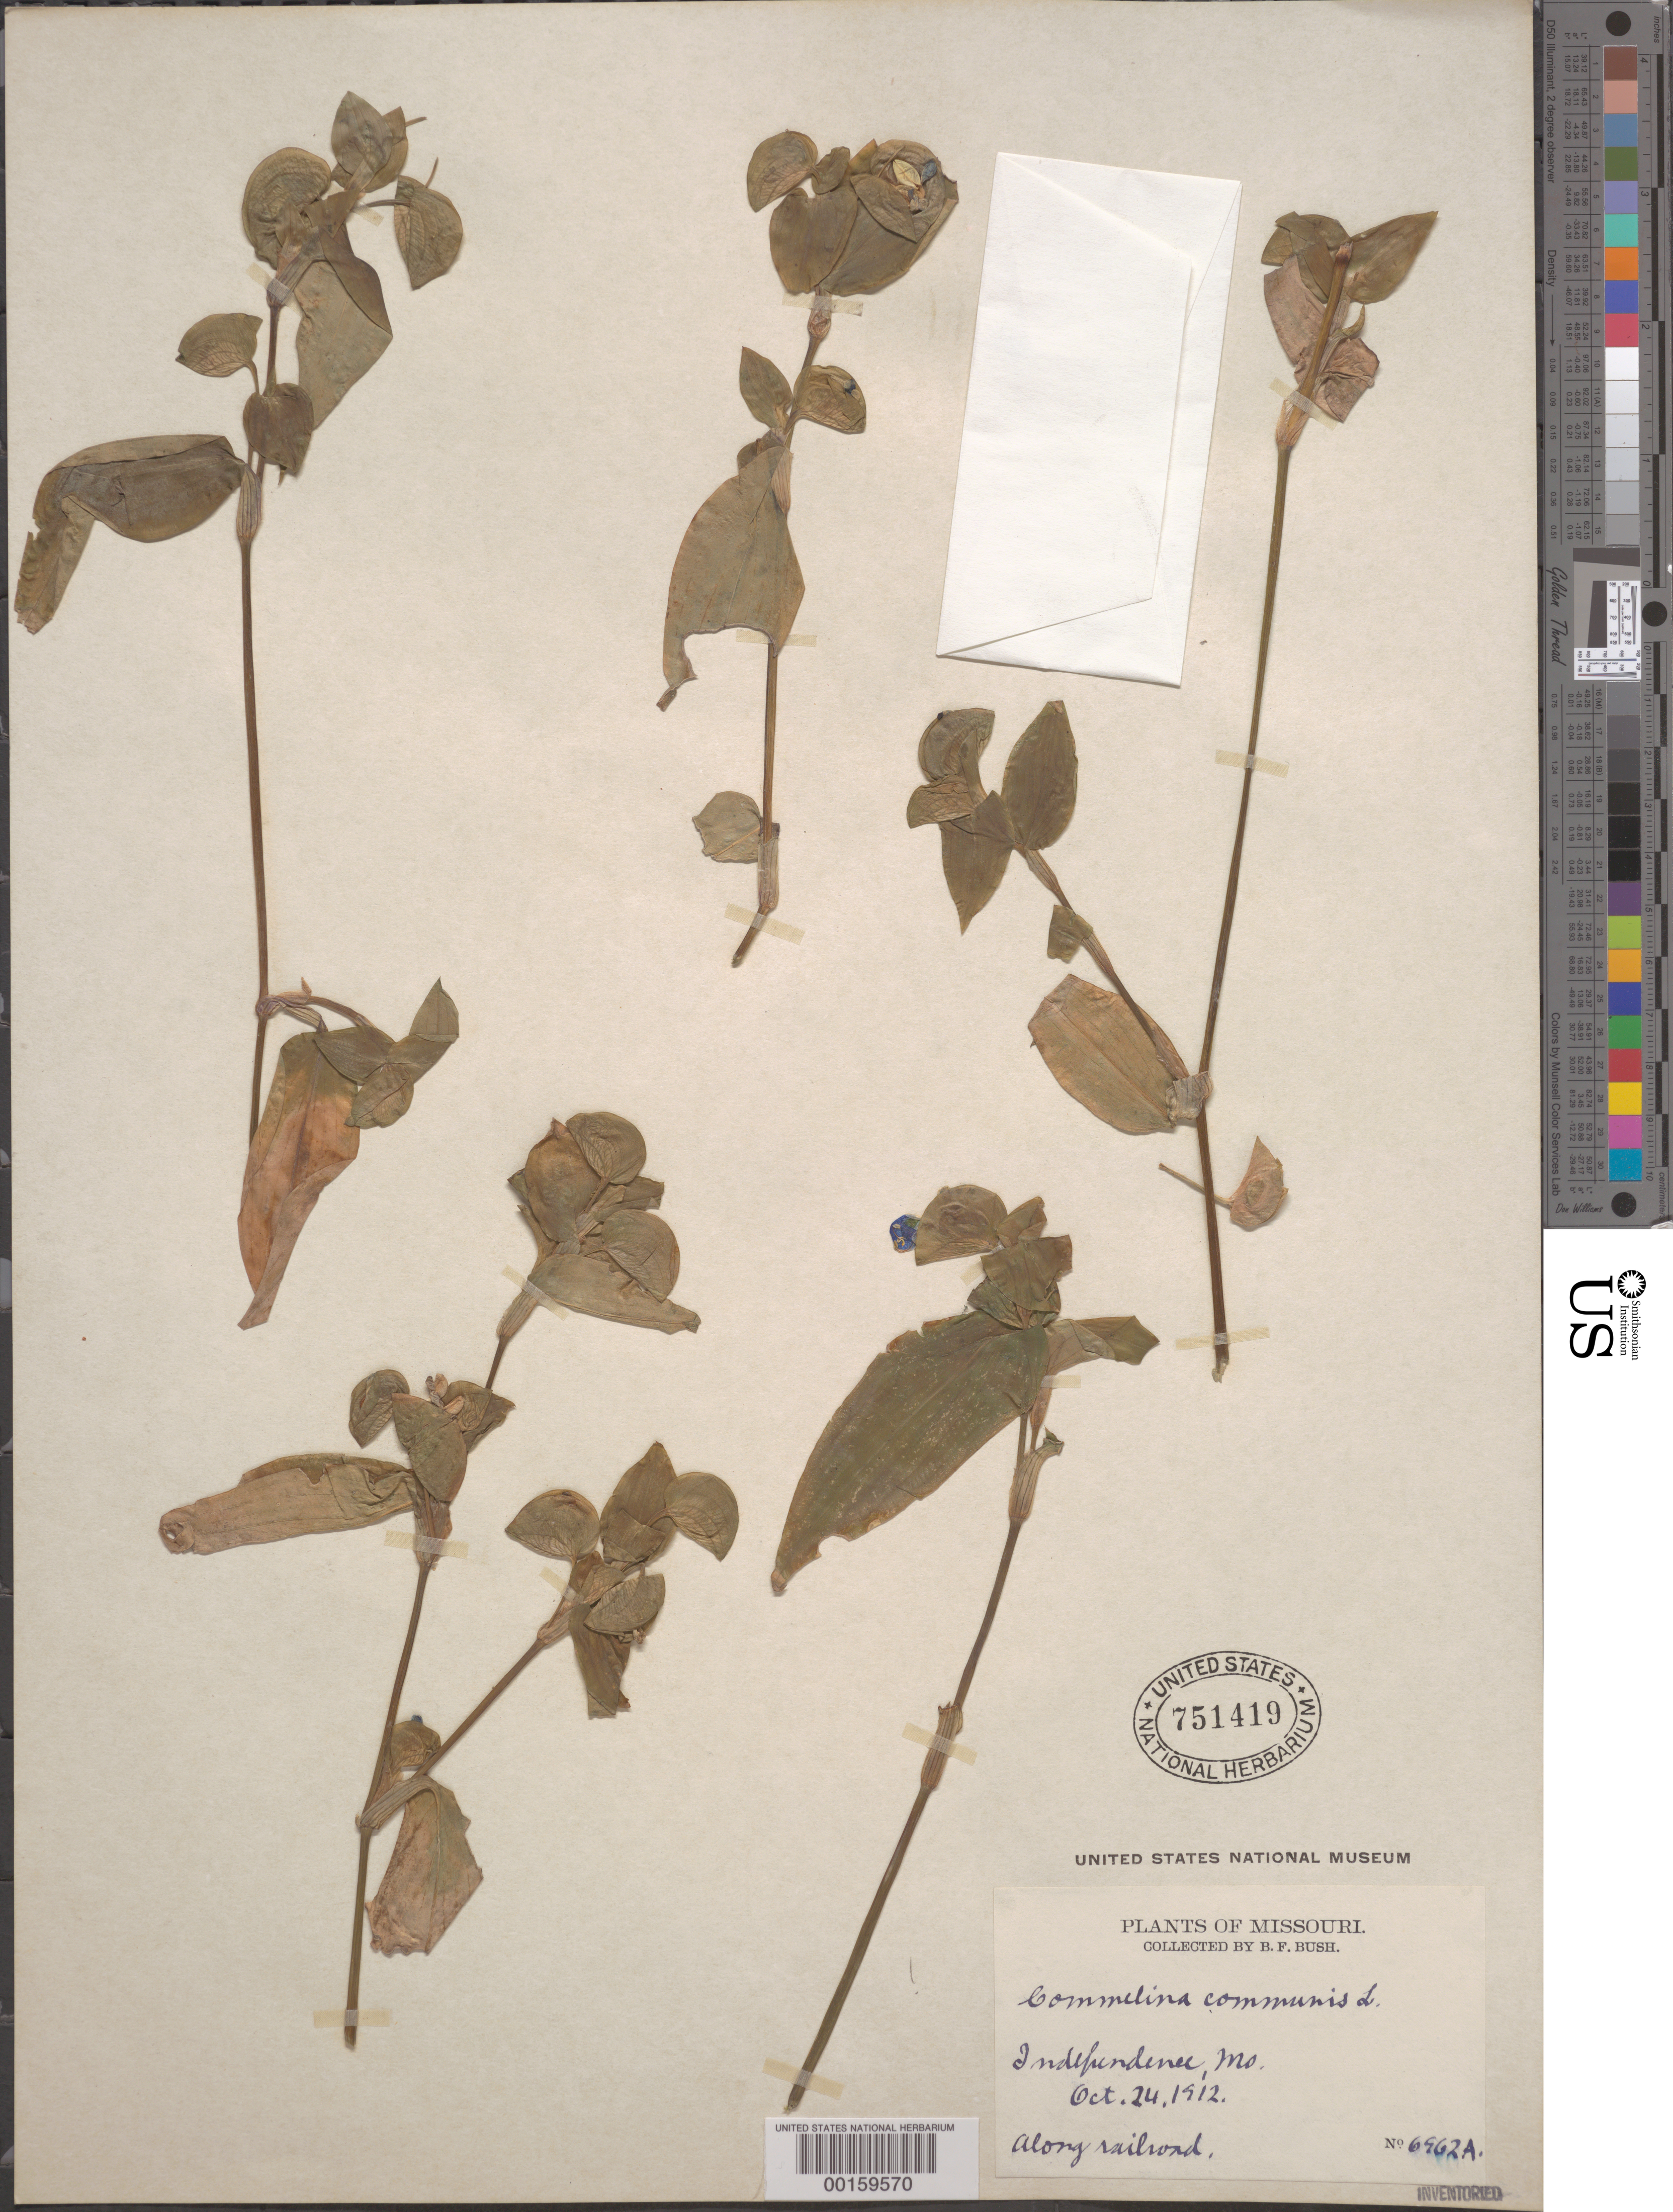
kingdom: Plantae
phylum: Tracheophyta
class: Liliopsida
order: Commelinales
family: Commelinaceae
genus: Commelina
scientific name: Commelina communis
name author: L.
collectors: B. F. Bush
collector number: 6962a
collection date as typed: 24 Oct 1912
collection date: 1912-10-24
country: United States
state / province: Missouri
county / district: Jackson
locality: Independence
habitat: Along railroad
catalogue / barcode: US 751419